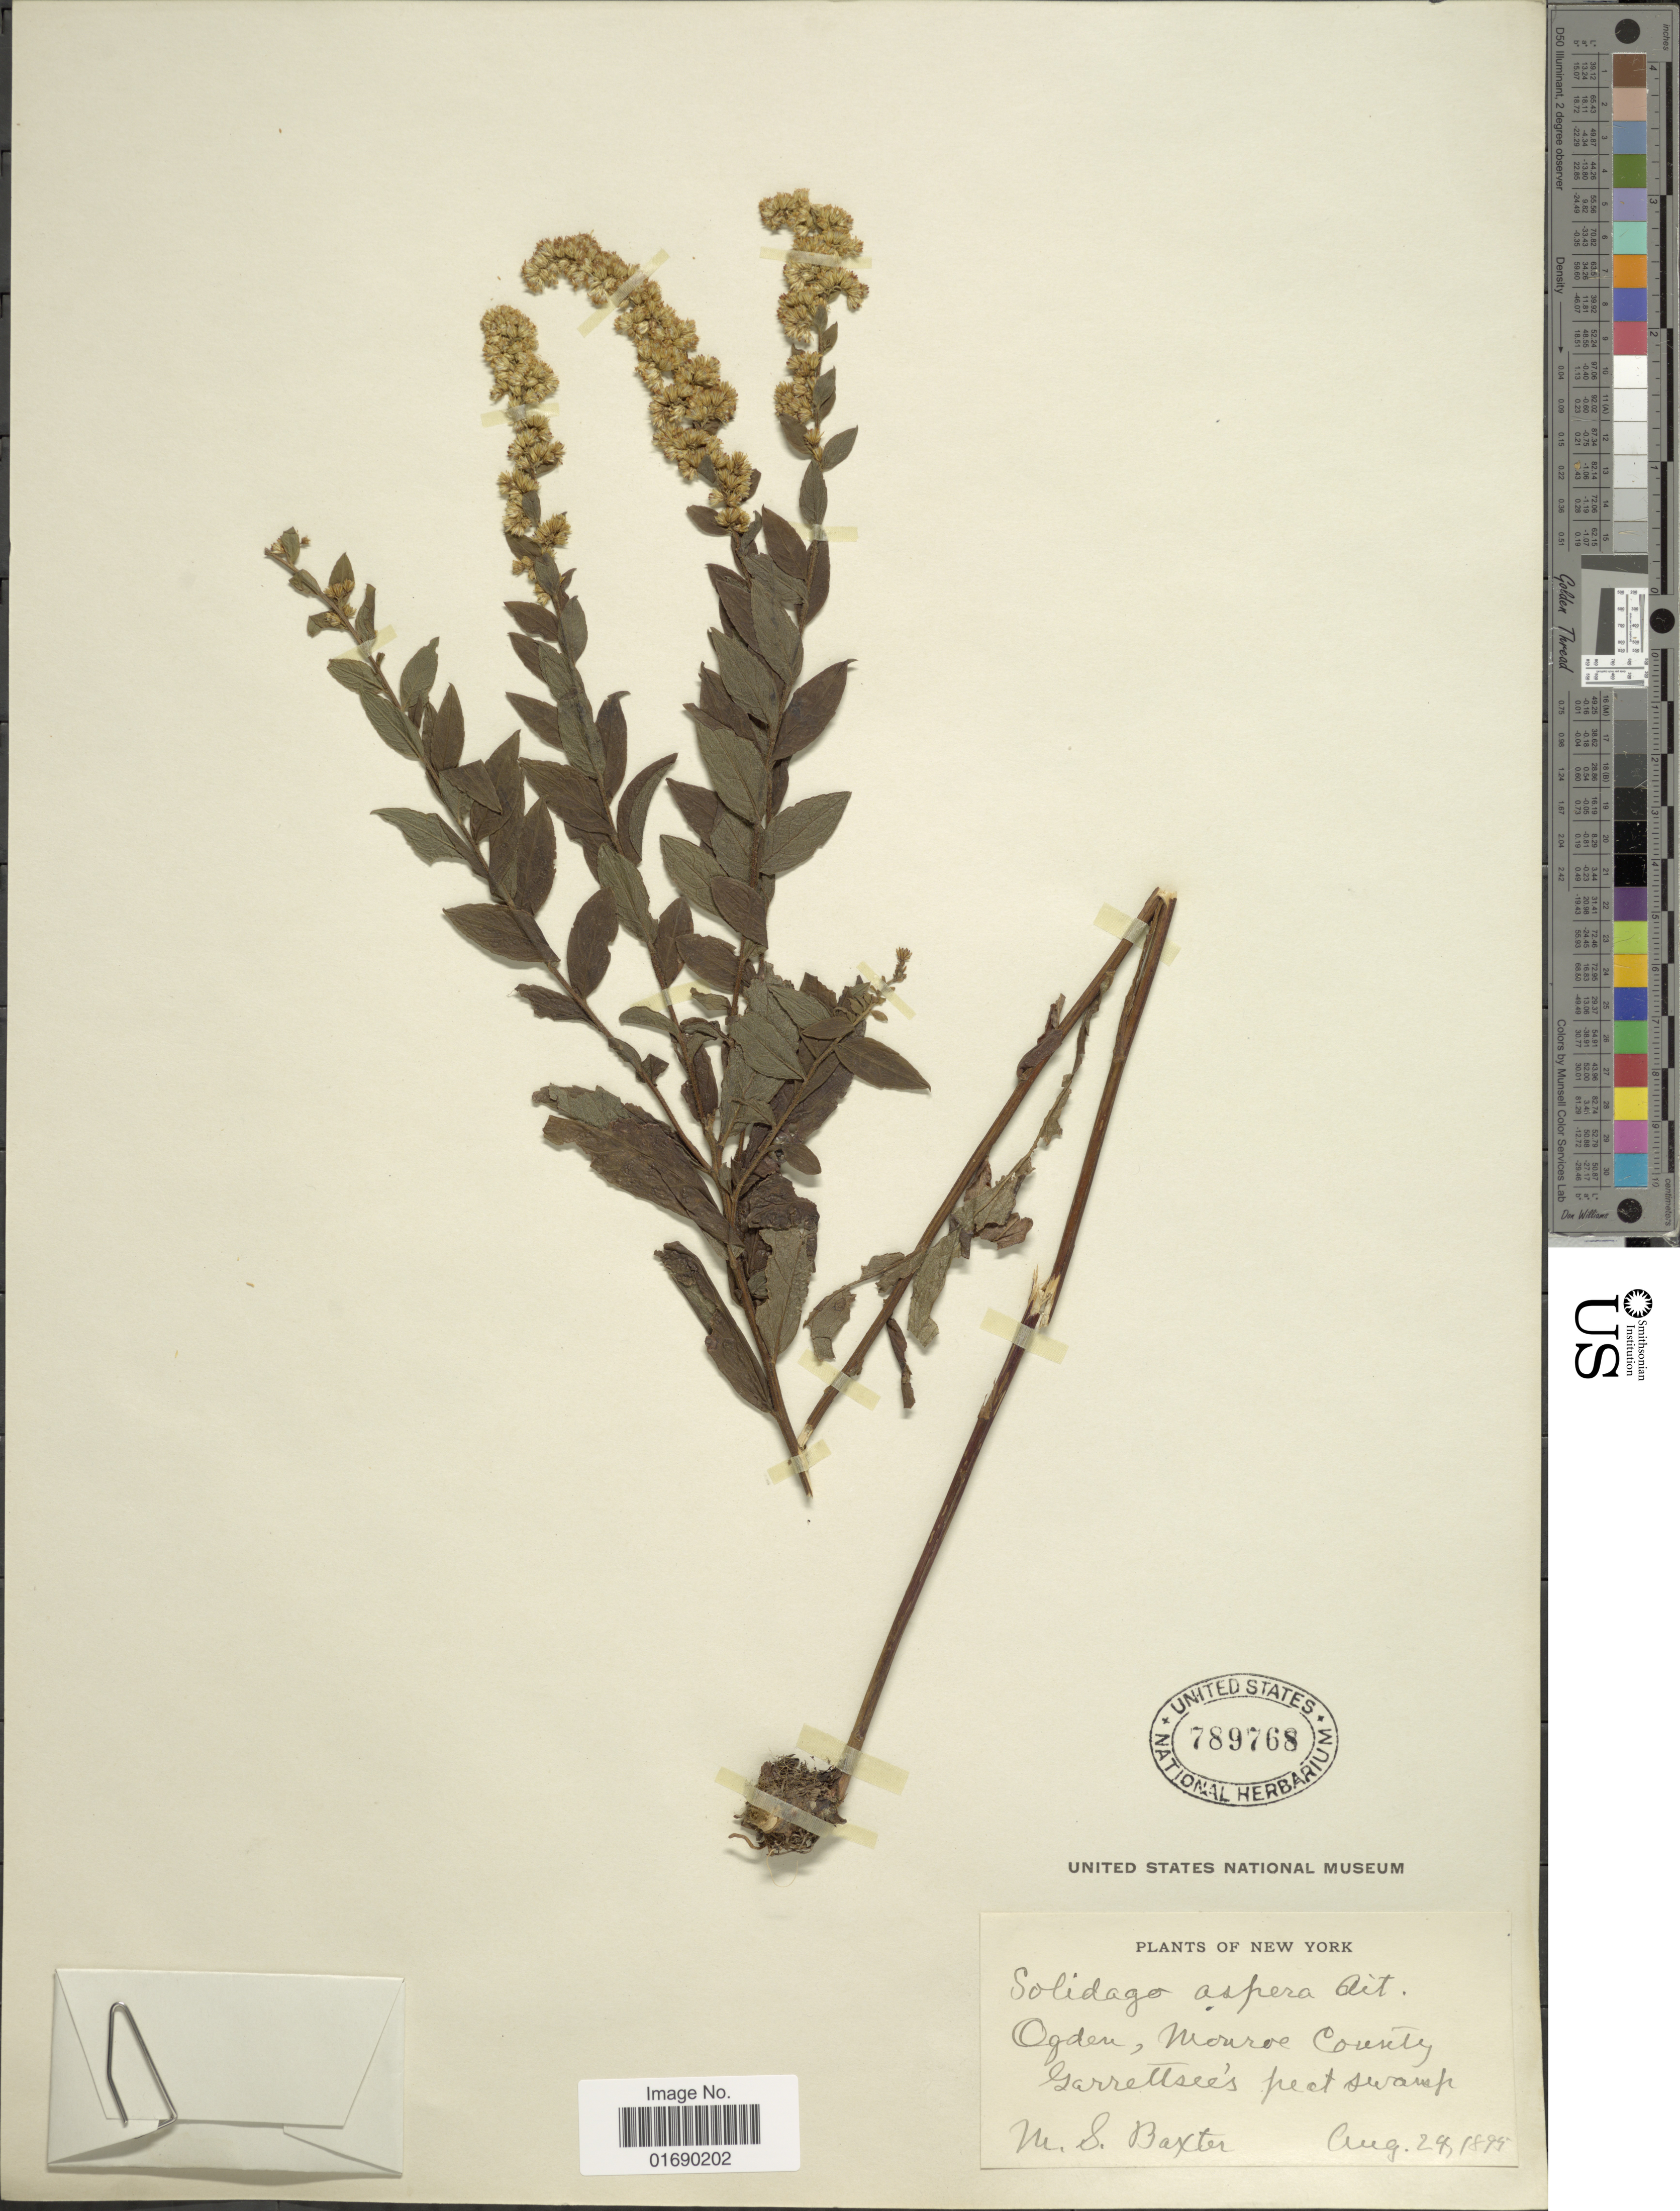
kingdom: Plantae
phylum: Tracheophyta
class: Magnoliopsida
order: Asterales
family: Asteraceae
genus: Solidago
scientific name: Solidago rugosa var. aspera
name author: (Aiton) Cronq.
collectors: M. Baxter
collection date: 1895-08-29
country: United States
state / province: New York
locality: Ogden, Monroe County, Garrettsees pect swamp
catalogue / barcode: US 789768